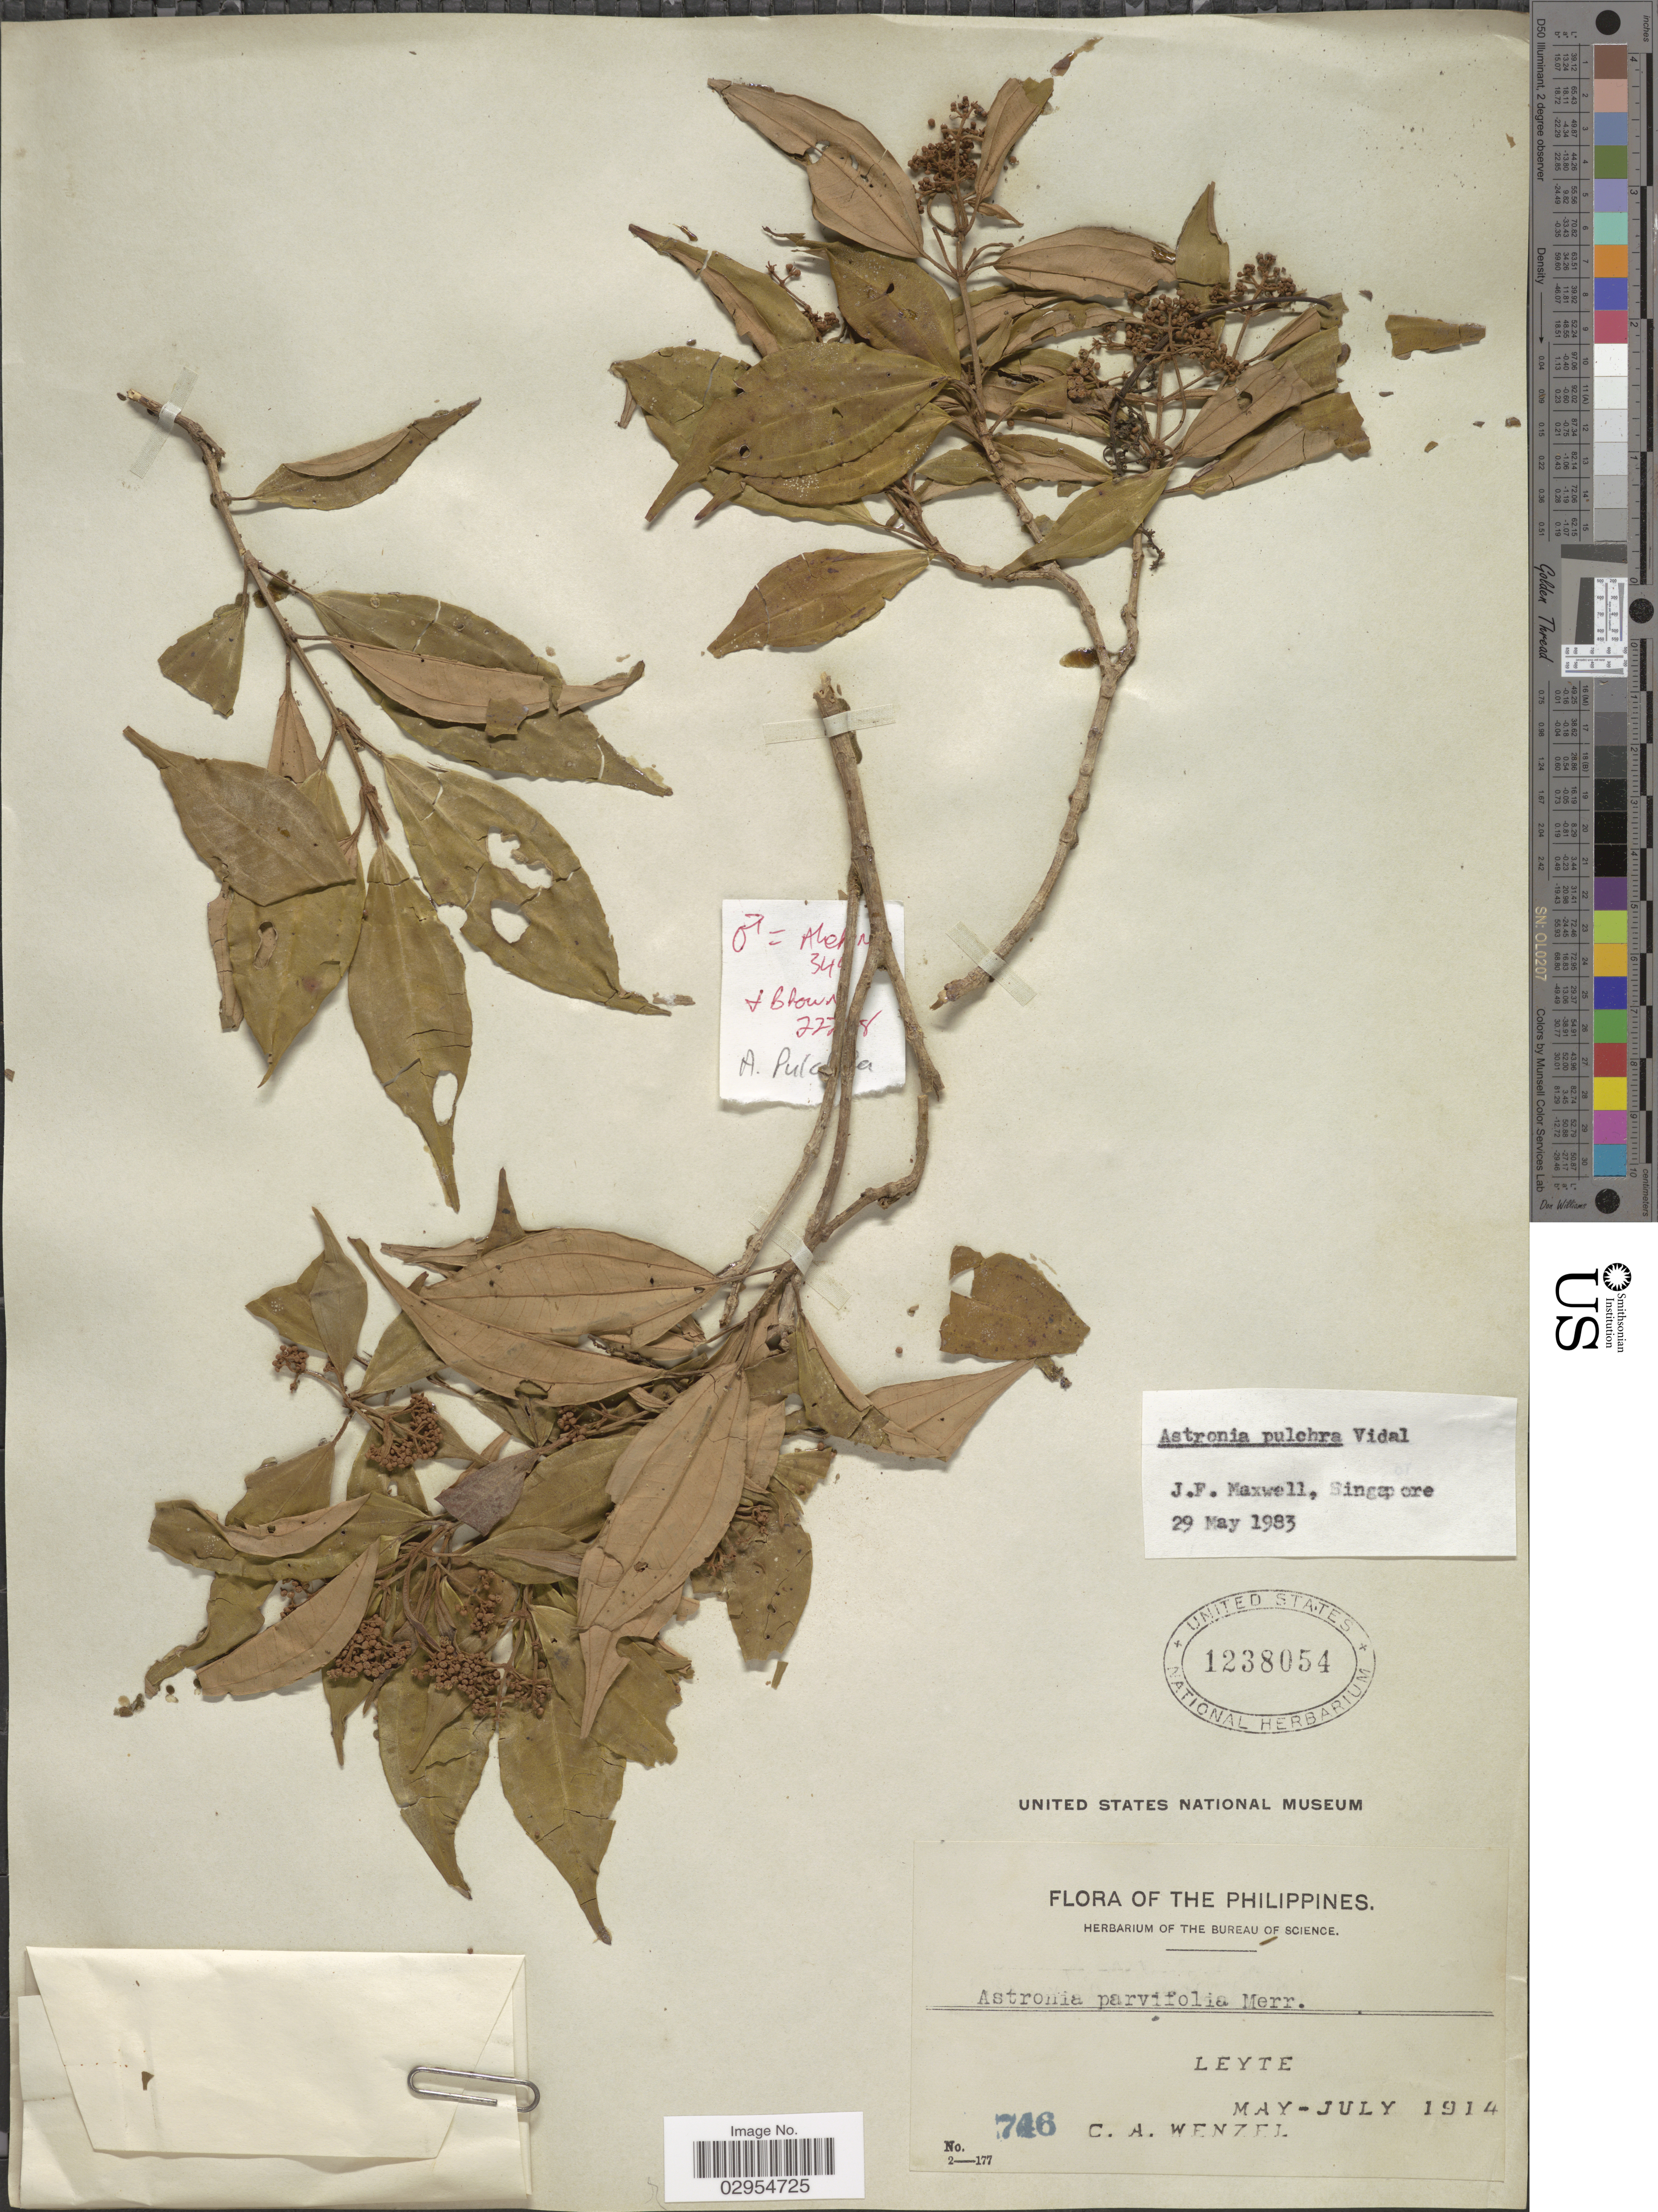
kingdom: Plantae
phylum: Tracheophyta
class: Magnoliopsida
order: Myrtales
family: Melastomataceae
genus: Astronia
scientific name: Astronia pulchra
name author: S. Vidal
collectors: C. Wenzel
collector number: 746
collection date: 1914-05/1914-07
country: Philippines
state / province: Eastern Visayas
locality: Leyte.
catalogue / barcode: US 1238054